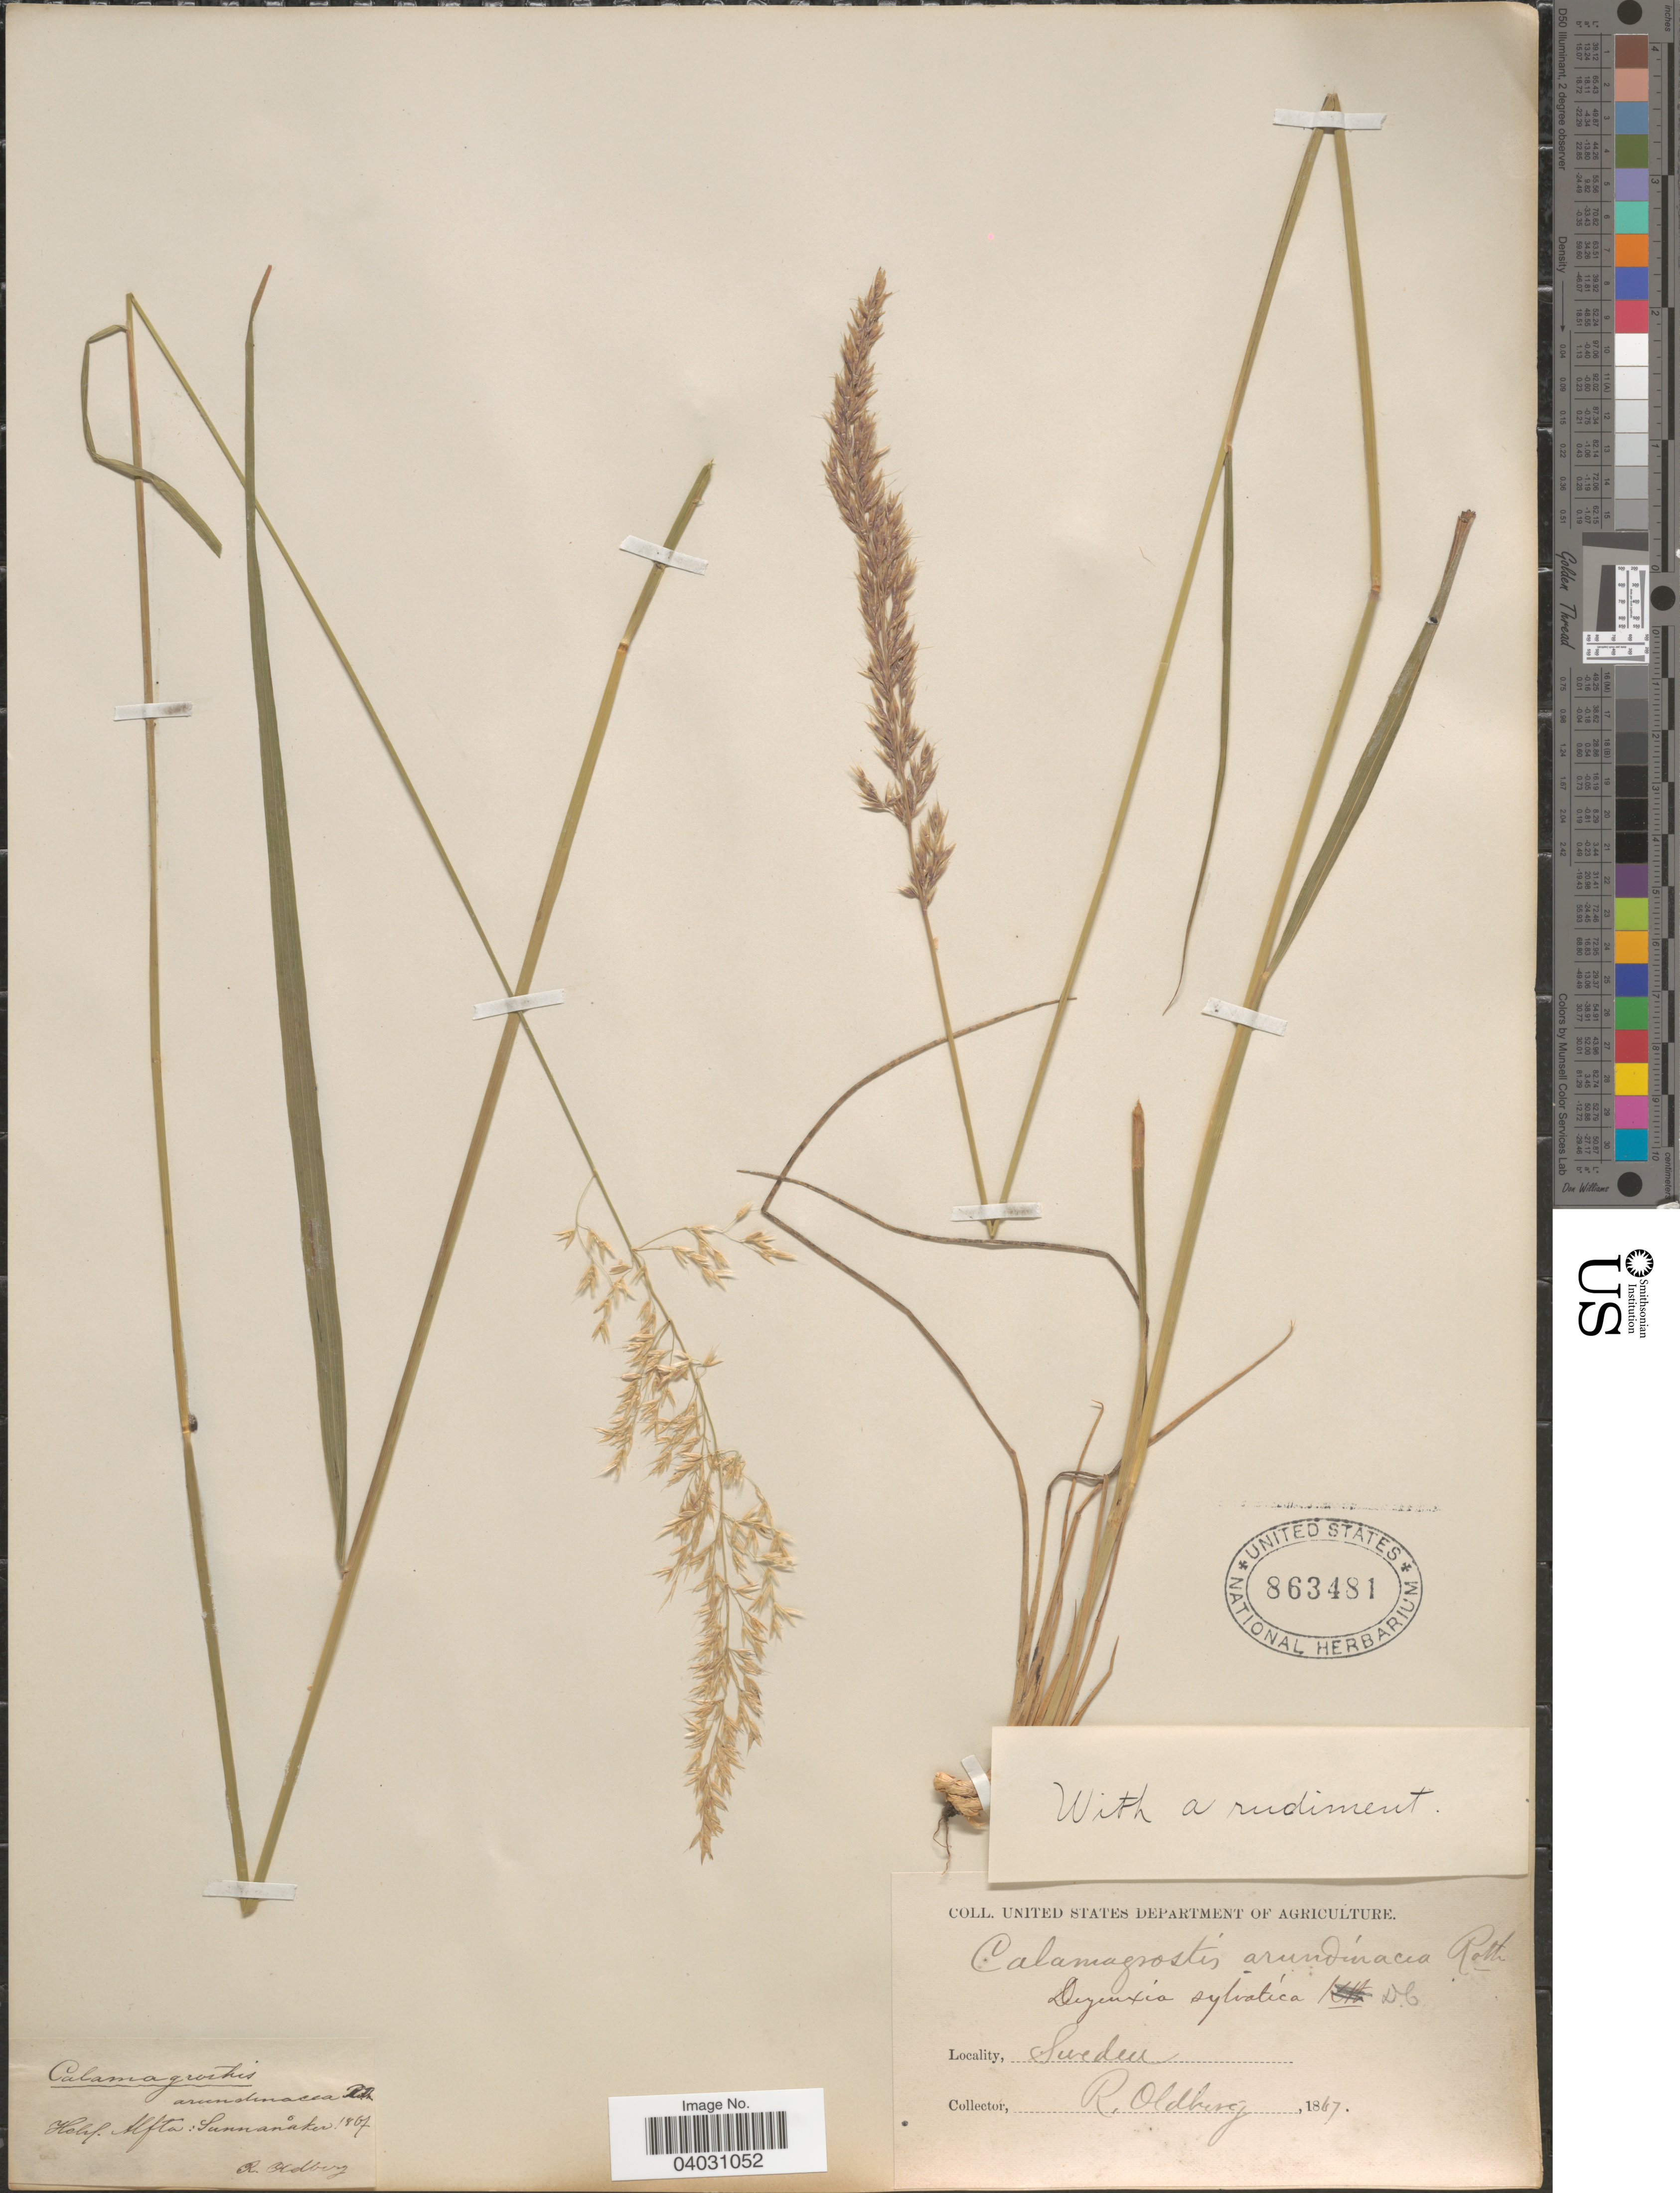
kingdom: Plantae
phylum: Tracheophyta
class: Liliopsida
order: Poales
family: Poaceae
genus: Calamagrostis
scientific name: Calamagrostis arundinacea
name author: (L.) Roth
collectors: R. Oldberg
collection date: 1867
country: Sweden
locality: Hchl. Alfta: Sunnanåker.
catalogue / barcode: US 863481